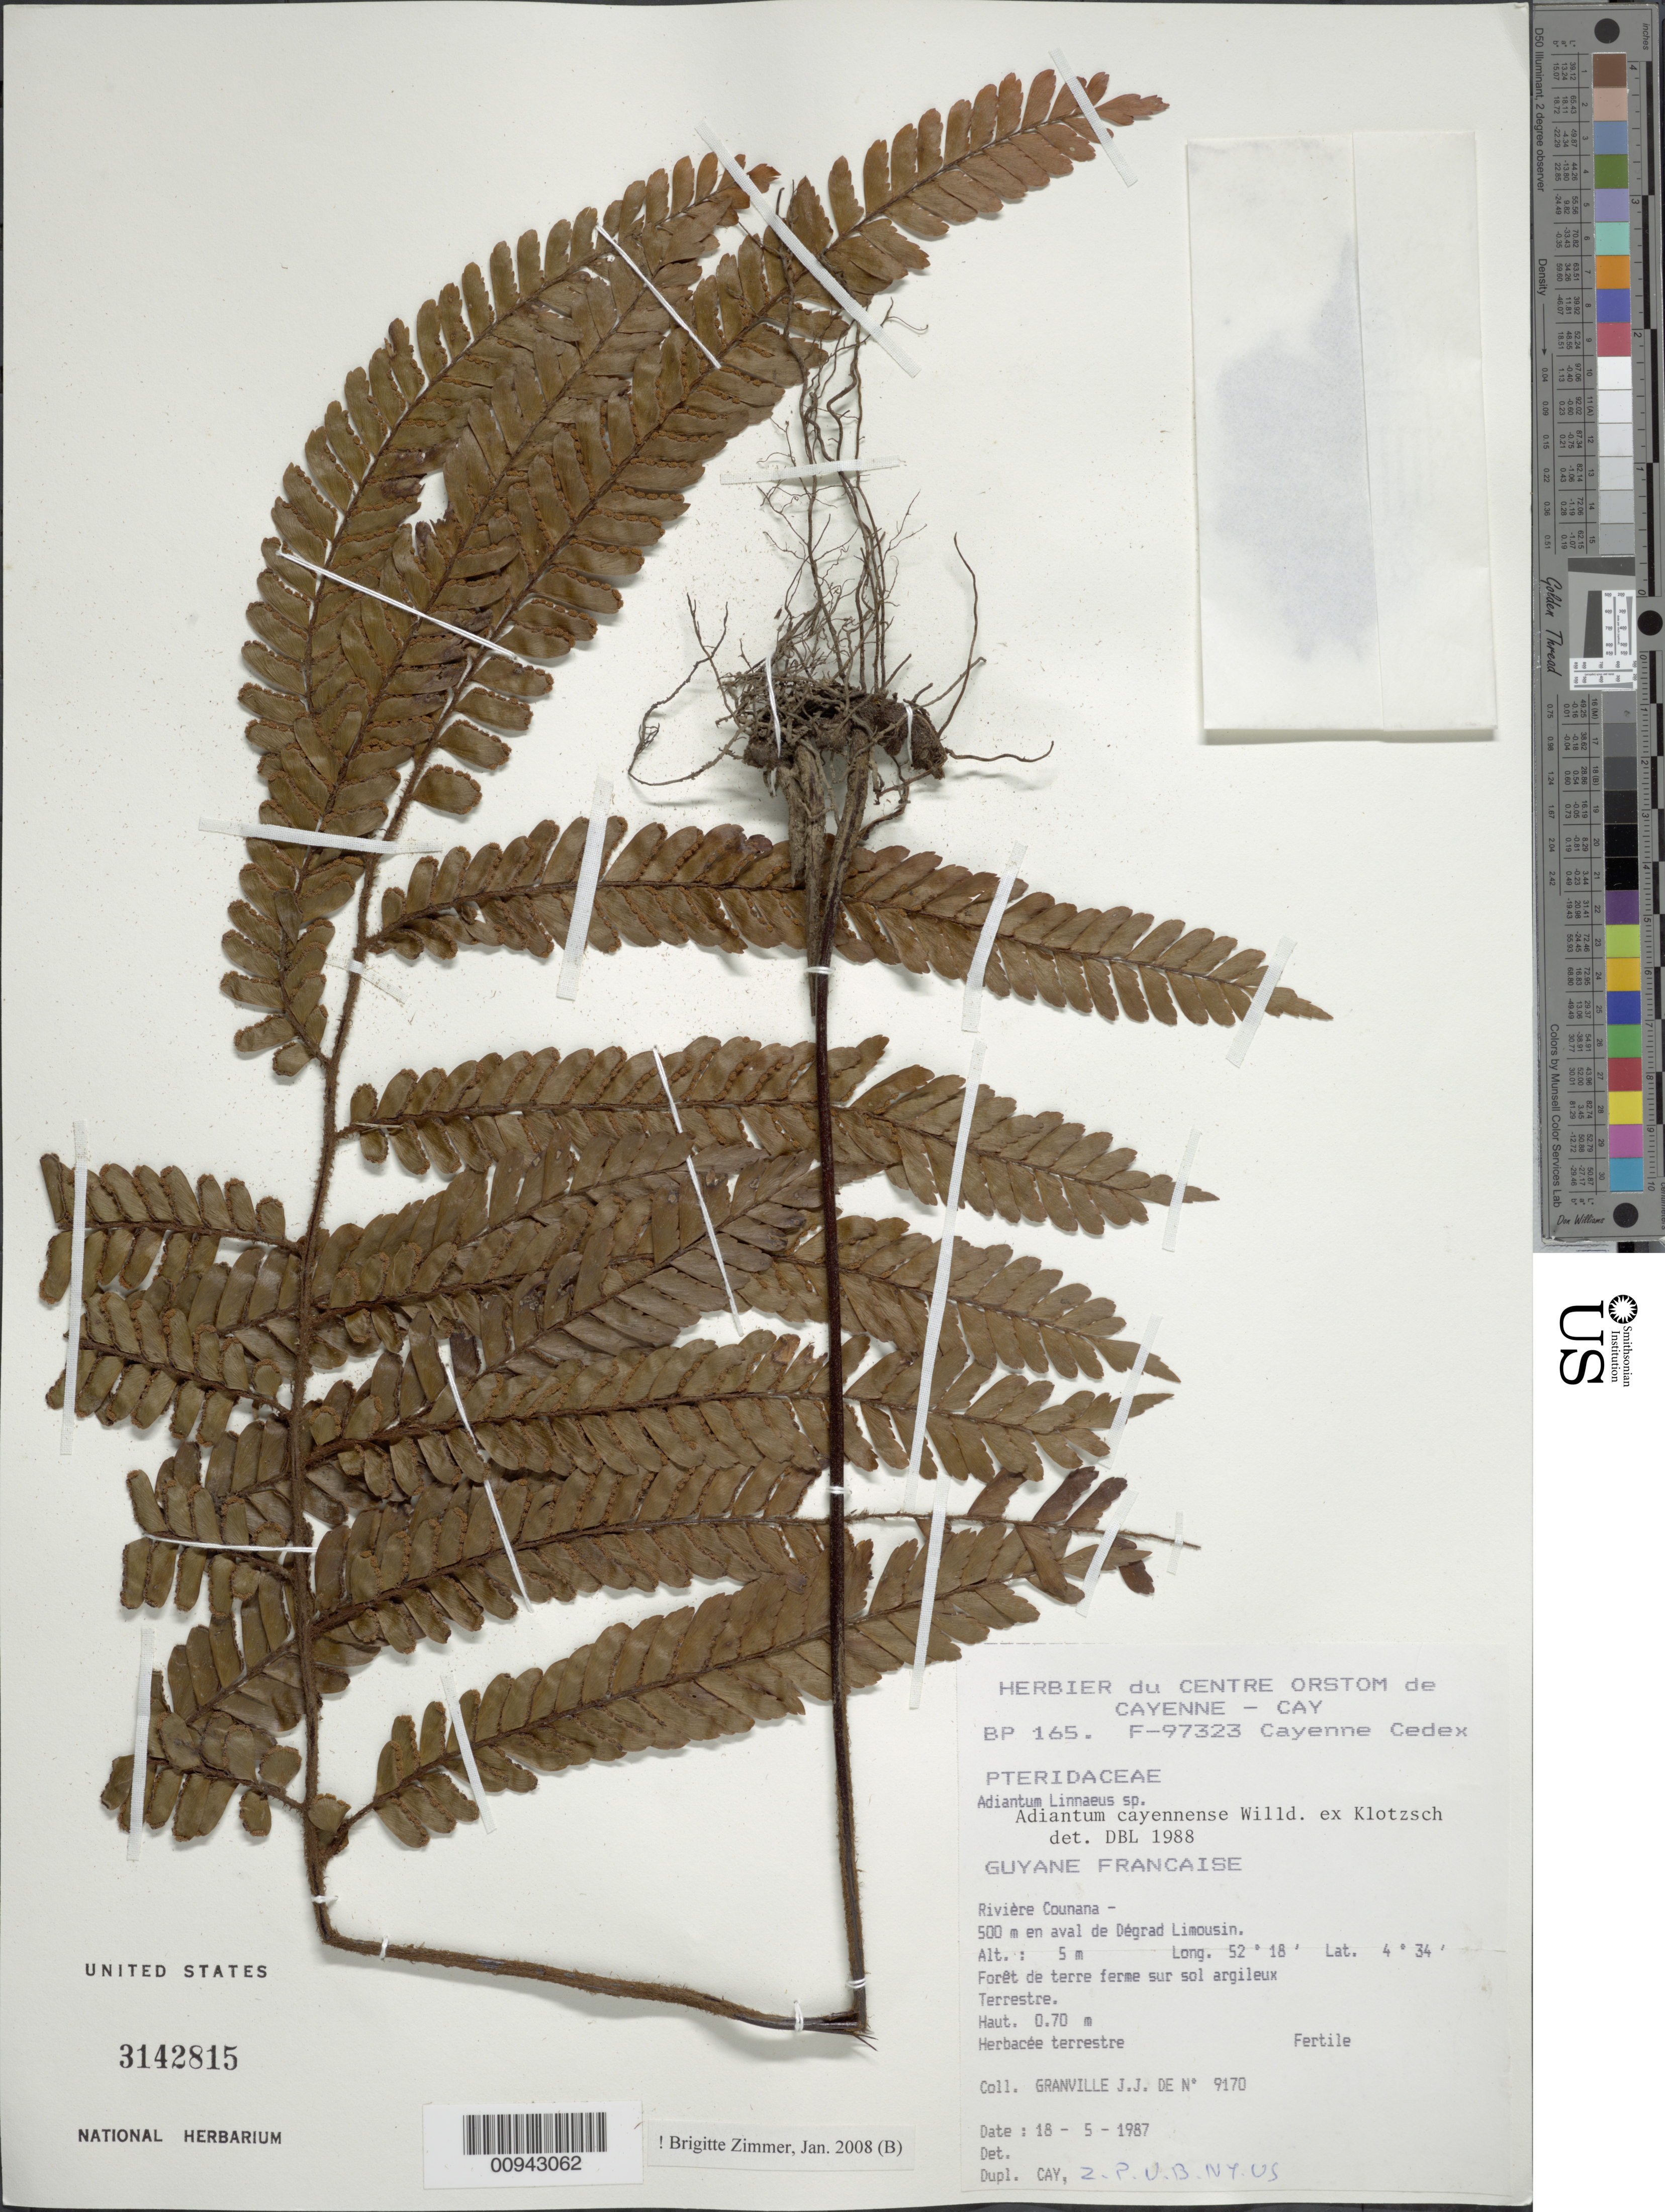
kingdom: Plantae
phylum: Tracheophyta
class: Polypodiopsida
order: Polypodiales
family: Pteridaceae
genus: Adiantum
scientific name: Adiantum cajennense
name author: Willd. ex Klotzsch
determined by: Zimmer, B.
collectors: J.-J. de Granville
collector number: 9170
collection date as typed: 18-May-87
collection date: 1987-05-18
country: French Guiana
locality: Riviere Counana, 500m en aval de Degrad Limosin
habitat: Foret de terre ferme sur sol argileux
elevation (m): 5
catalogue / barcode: US 3142815